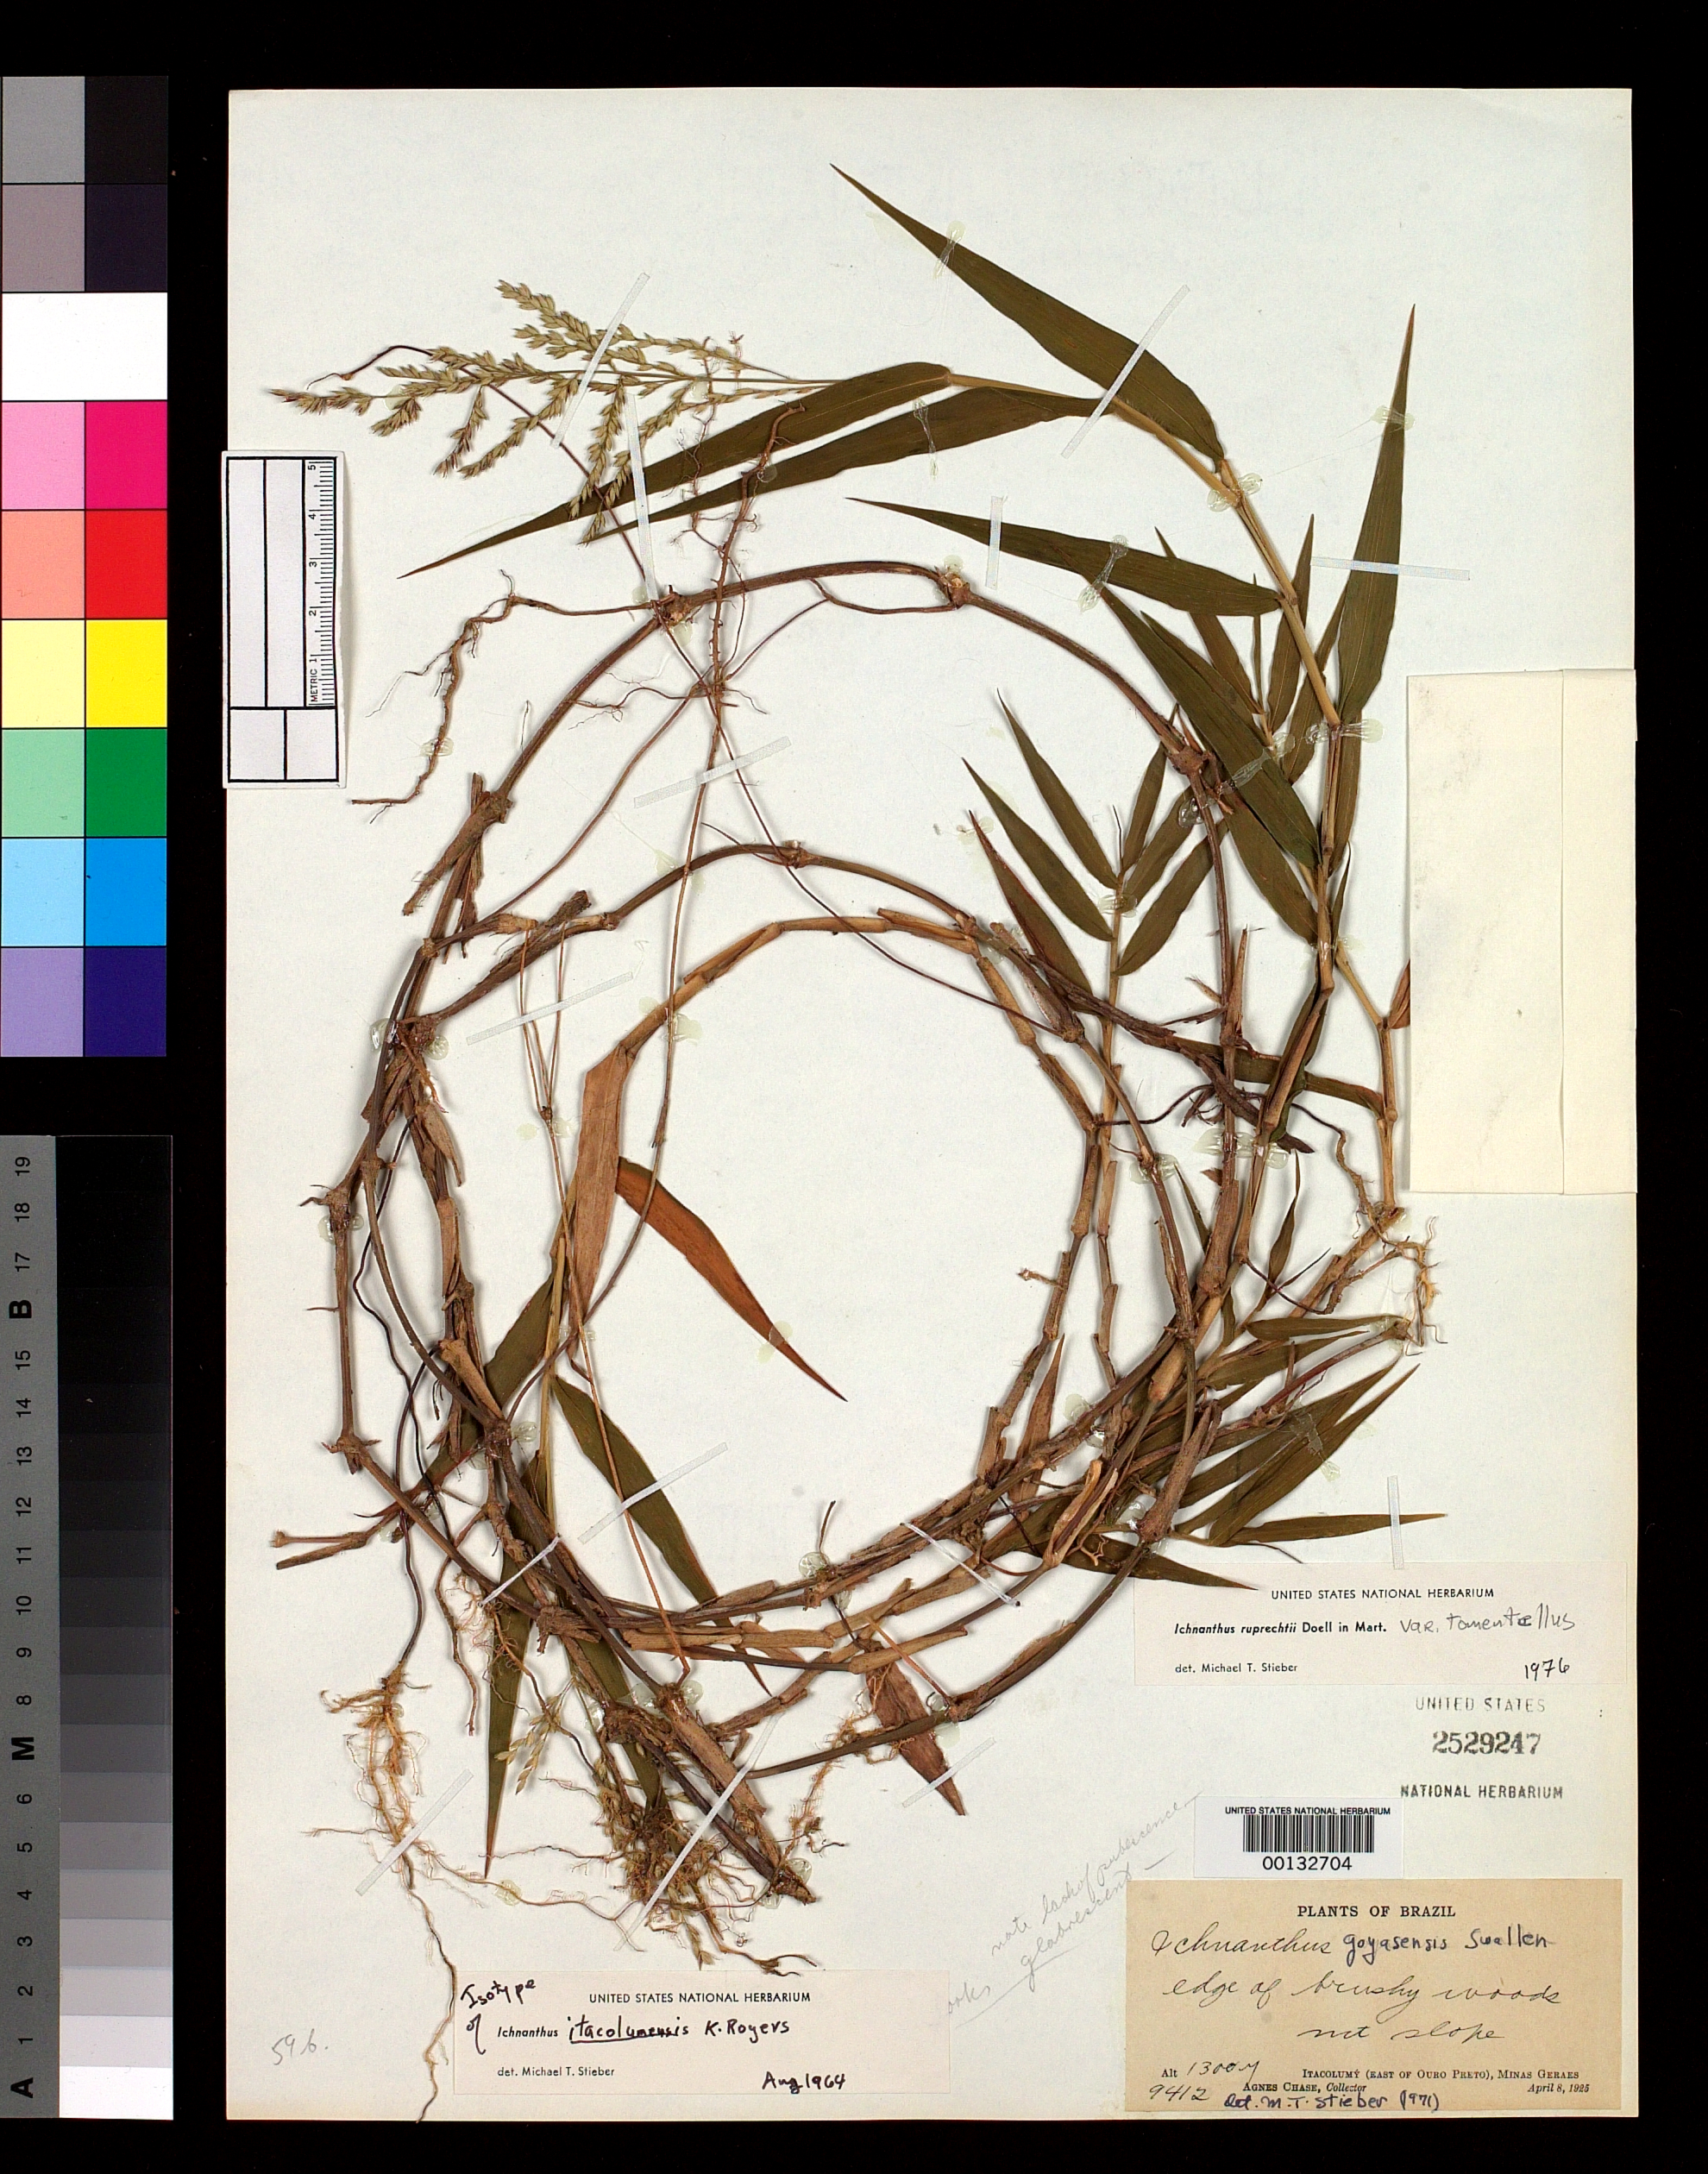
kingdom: Plantae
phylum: Tracheophyta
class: Liliopsida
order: Poales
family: Poaceae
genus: Ichnanthus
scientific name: Ichnanthus itacolumensis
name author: K.E. Rogers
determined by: Rogers, K. E.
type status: Isotype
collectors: A. Chase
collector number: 9412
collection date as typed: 08 Apr 1925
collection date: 1925-04-08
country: Brazil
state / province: Minas Gerais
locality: Itacolumy (east of Ouro Preto), Minas Geraes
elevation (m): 1300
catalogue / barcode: US 2529247